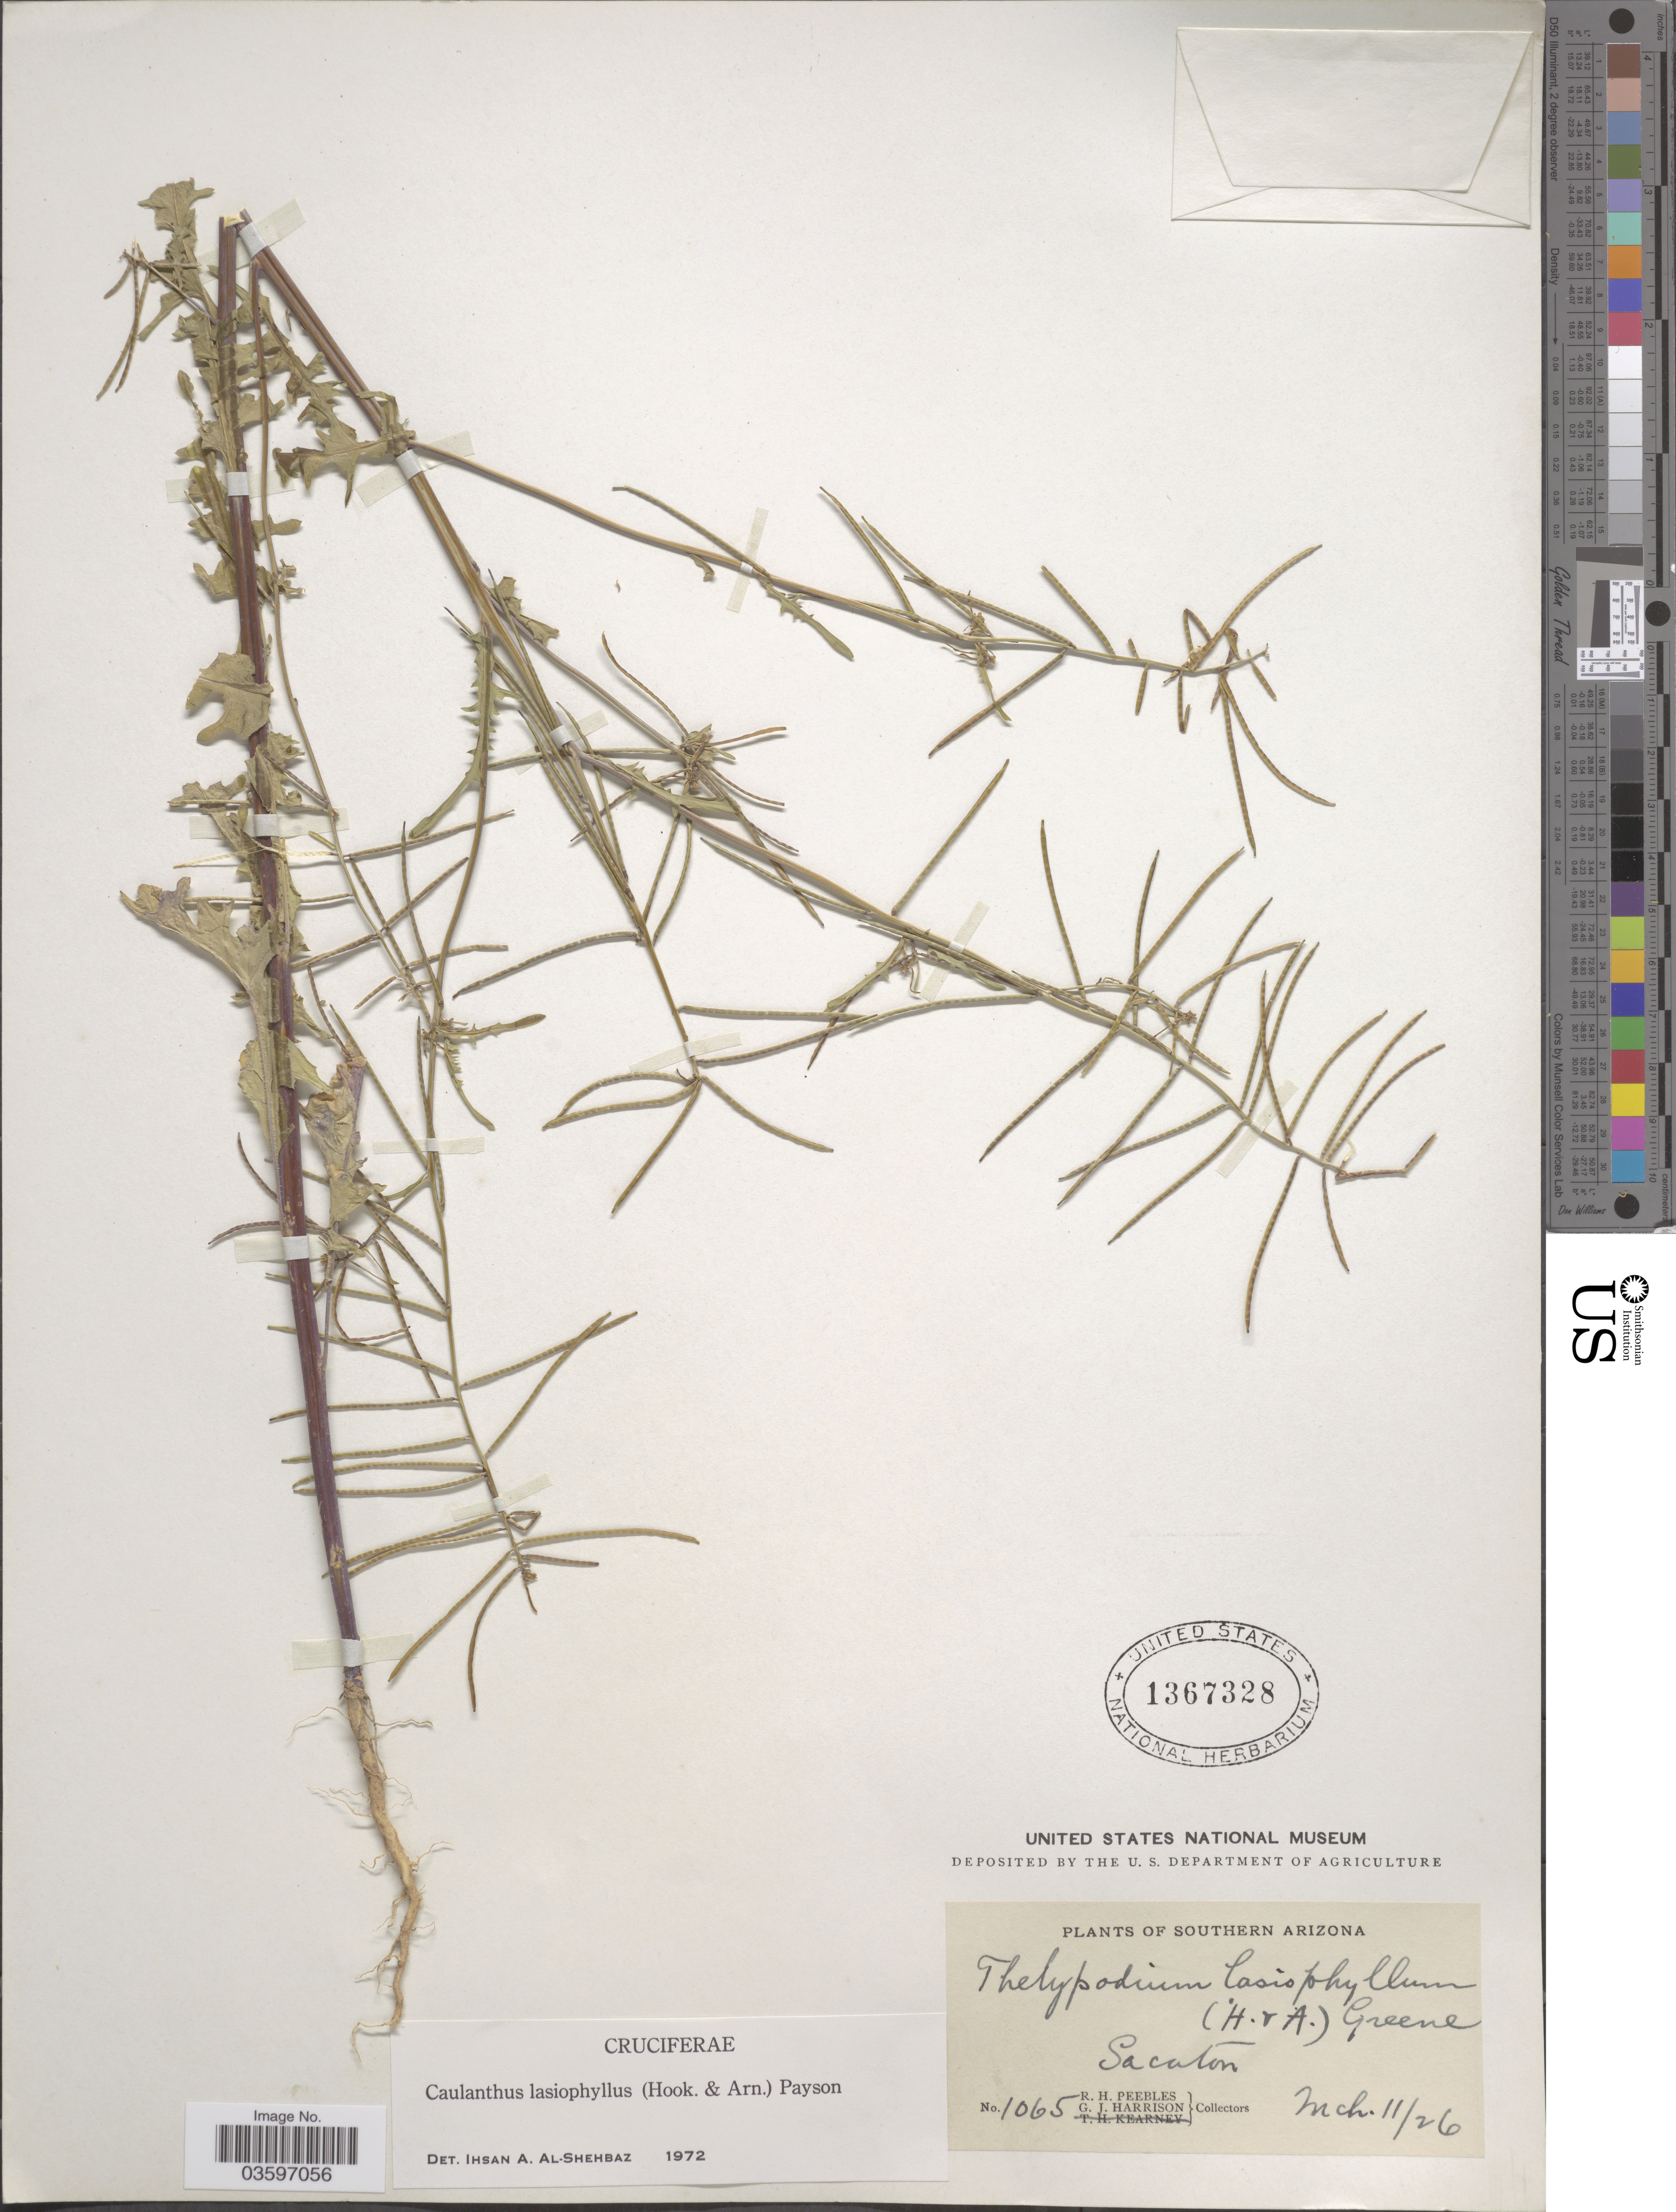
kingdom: Plantae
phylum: Tracheophyta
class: Magnoliopsida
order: Brassicales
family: Brassicaceae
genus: Caulanthus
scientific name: Caulanthus lasiophyllus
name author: (Hook. & Arn.) Payson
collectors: R. H. Peebles & G. J. Harrison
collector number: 1065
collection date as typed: Transcribed d/m/y: 11/3/26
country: United States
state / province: Arizona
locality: Southern Arizona. Sacaton.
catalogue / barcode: US 1367328